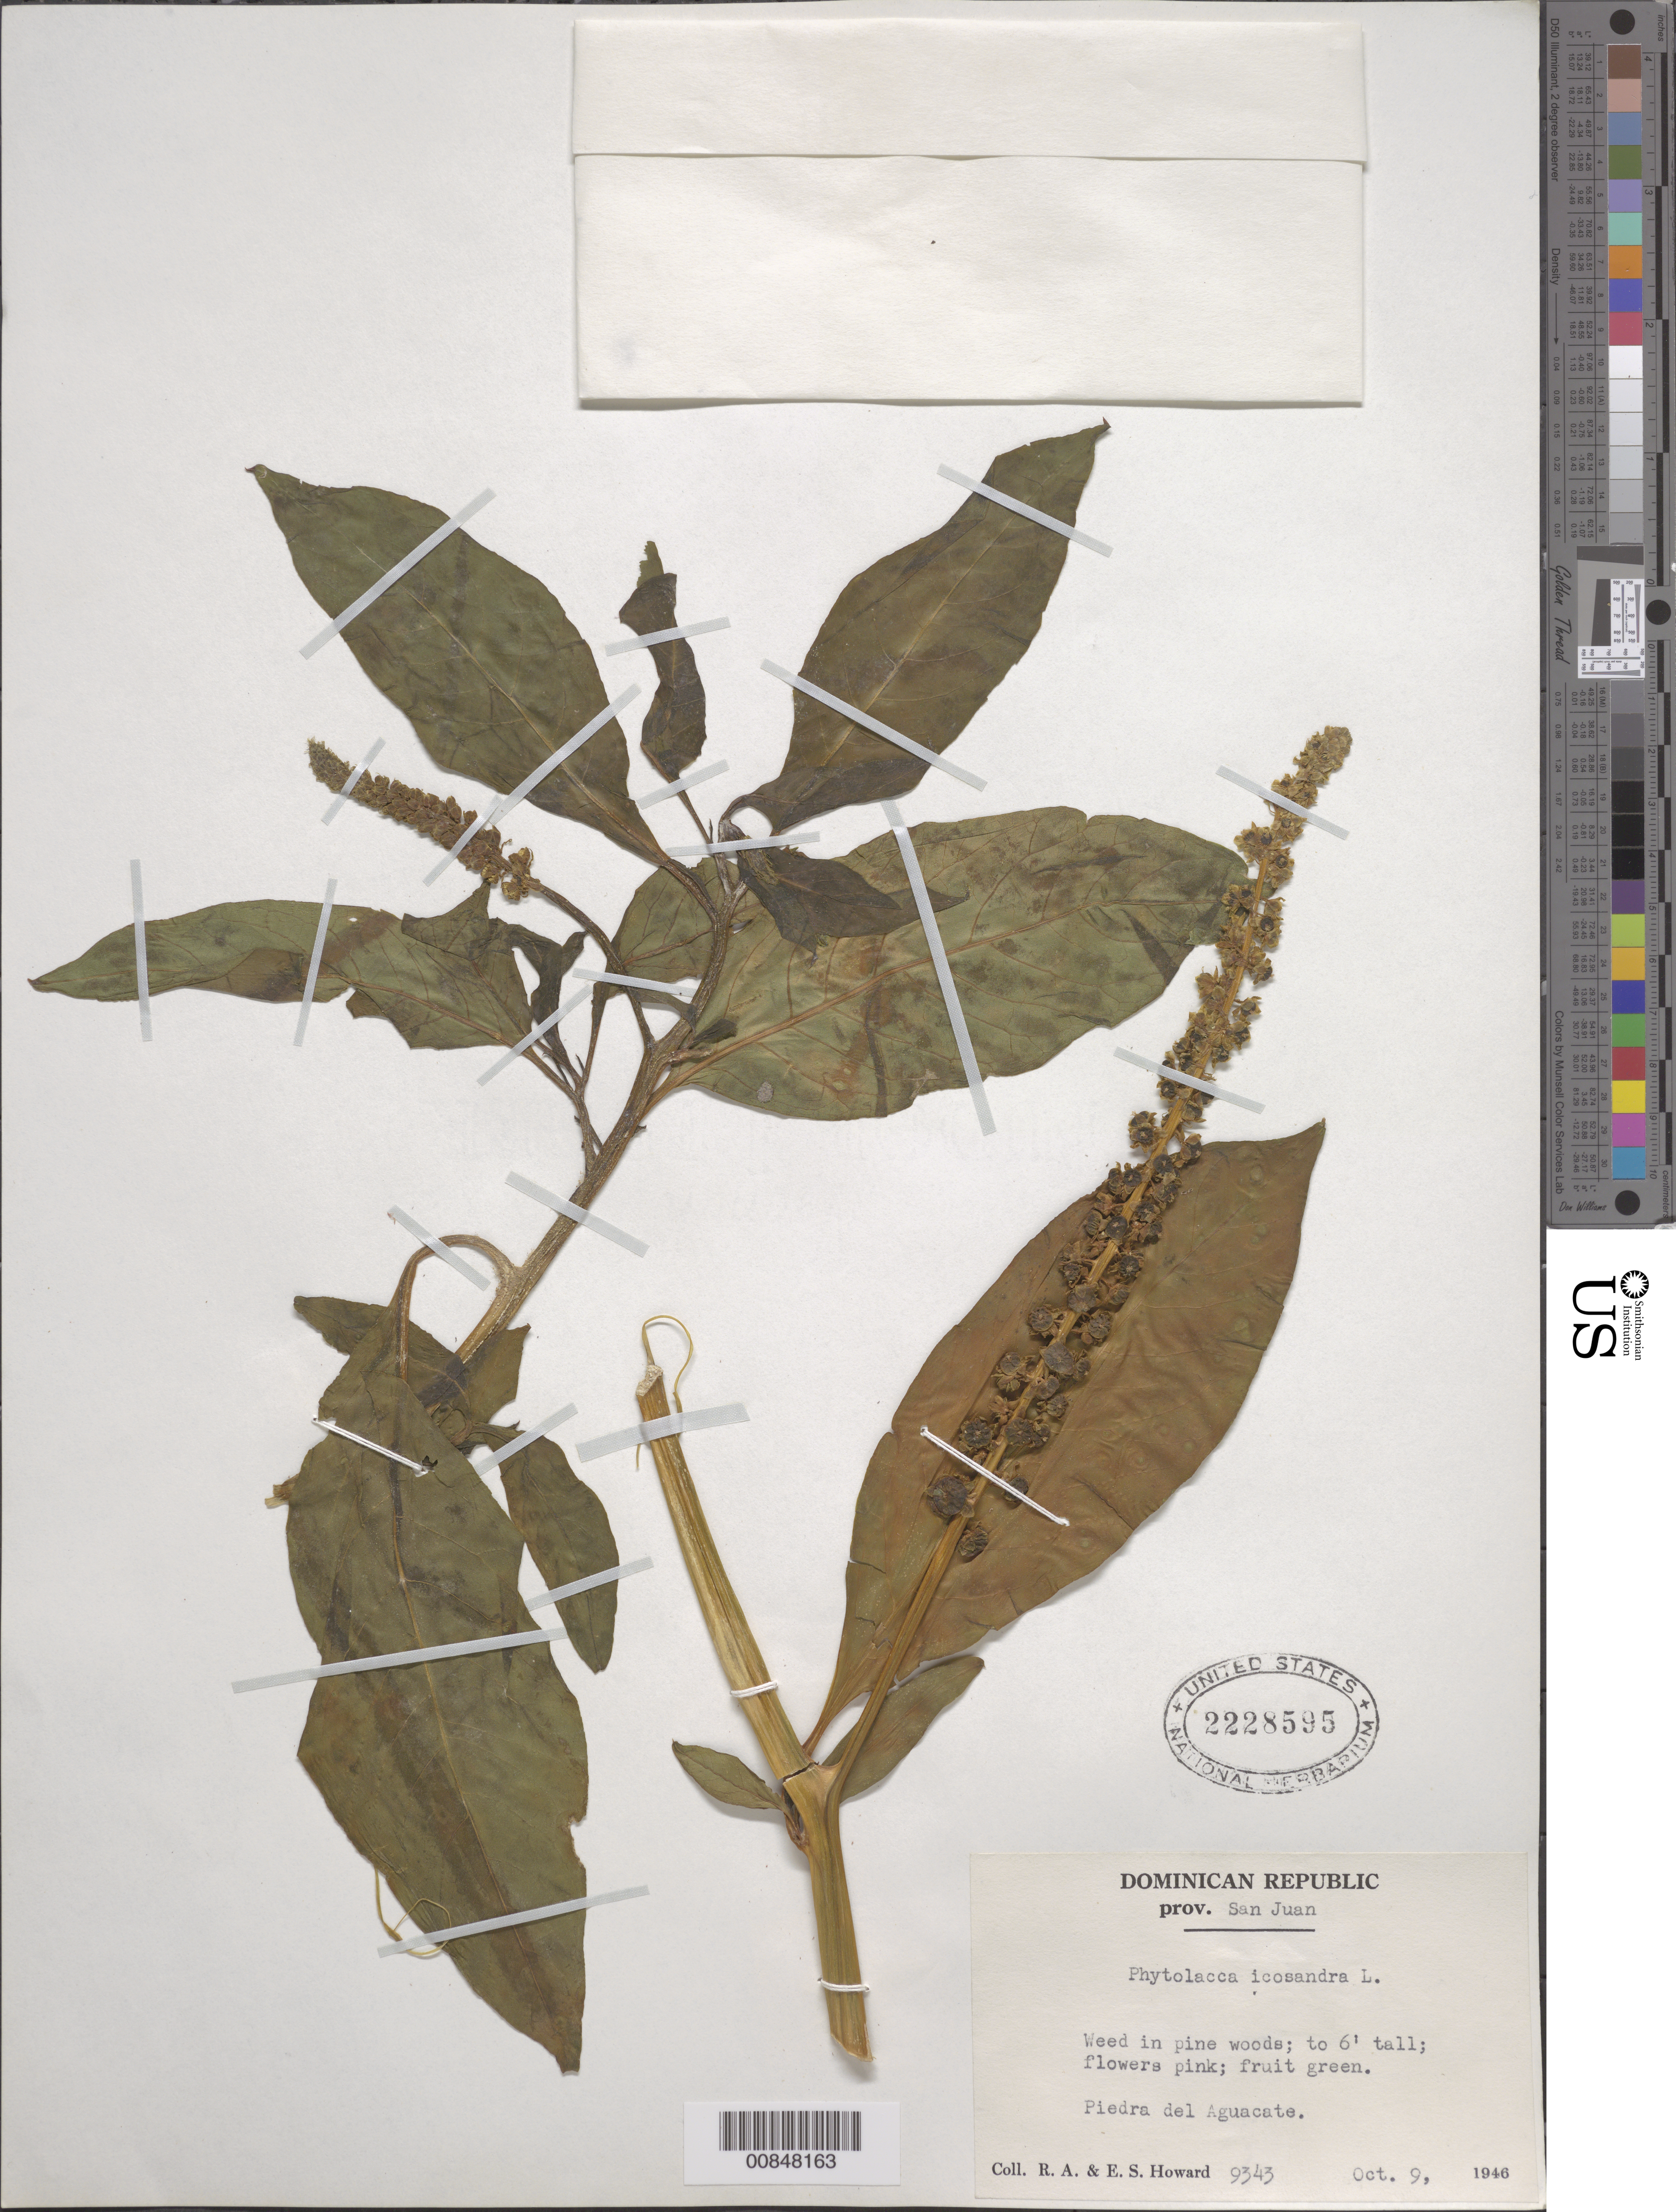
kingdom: Plantae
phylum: Tracheophyta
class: Magnoliopsida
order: Caryophyllales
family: Phytolaccaceae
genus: Phytolacca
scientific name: Phytolacca icosandra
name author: L.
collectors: R. A. Howard & E. S. Howard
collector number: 9343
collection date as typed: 09 Oct 1946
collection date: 1946-10-09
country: Dominican Republic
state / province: San Juan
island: Hispaniola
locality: Piedra del Aguacate.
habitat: In pine woods.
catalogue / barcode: US 2228595